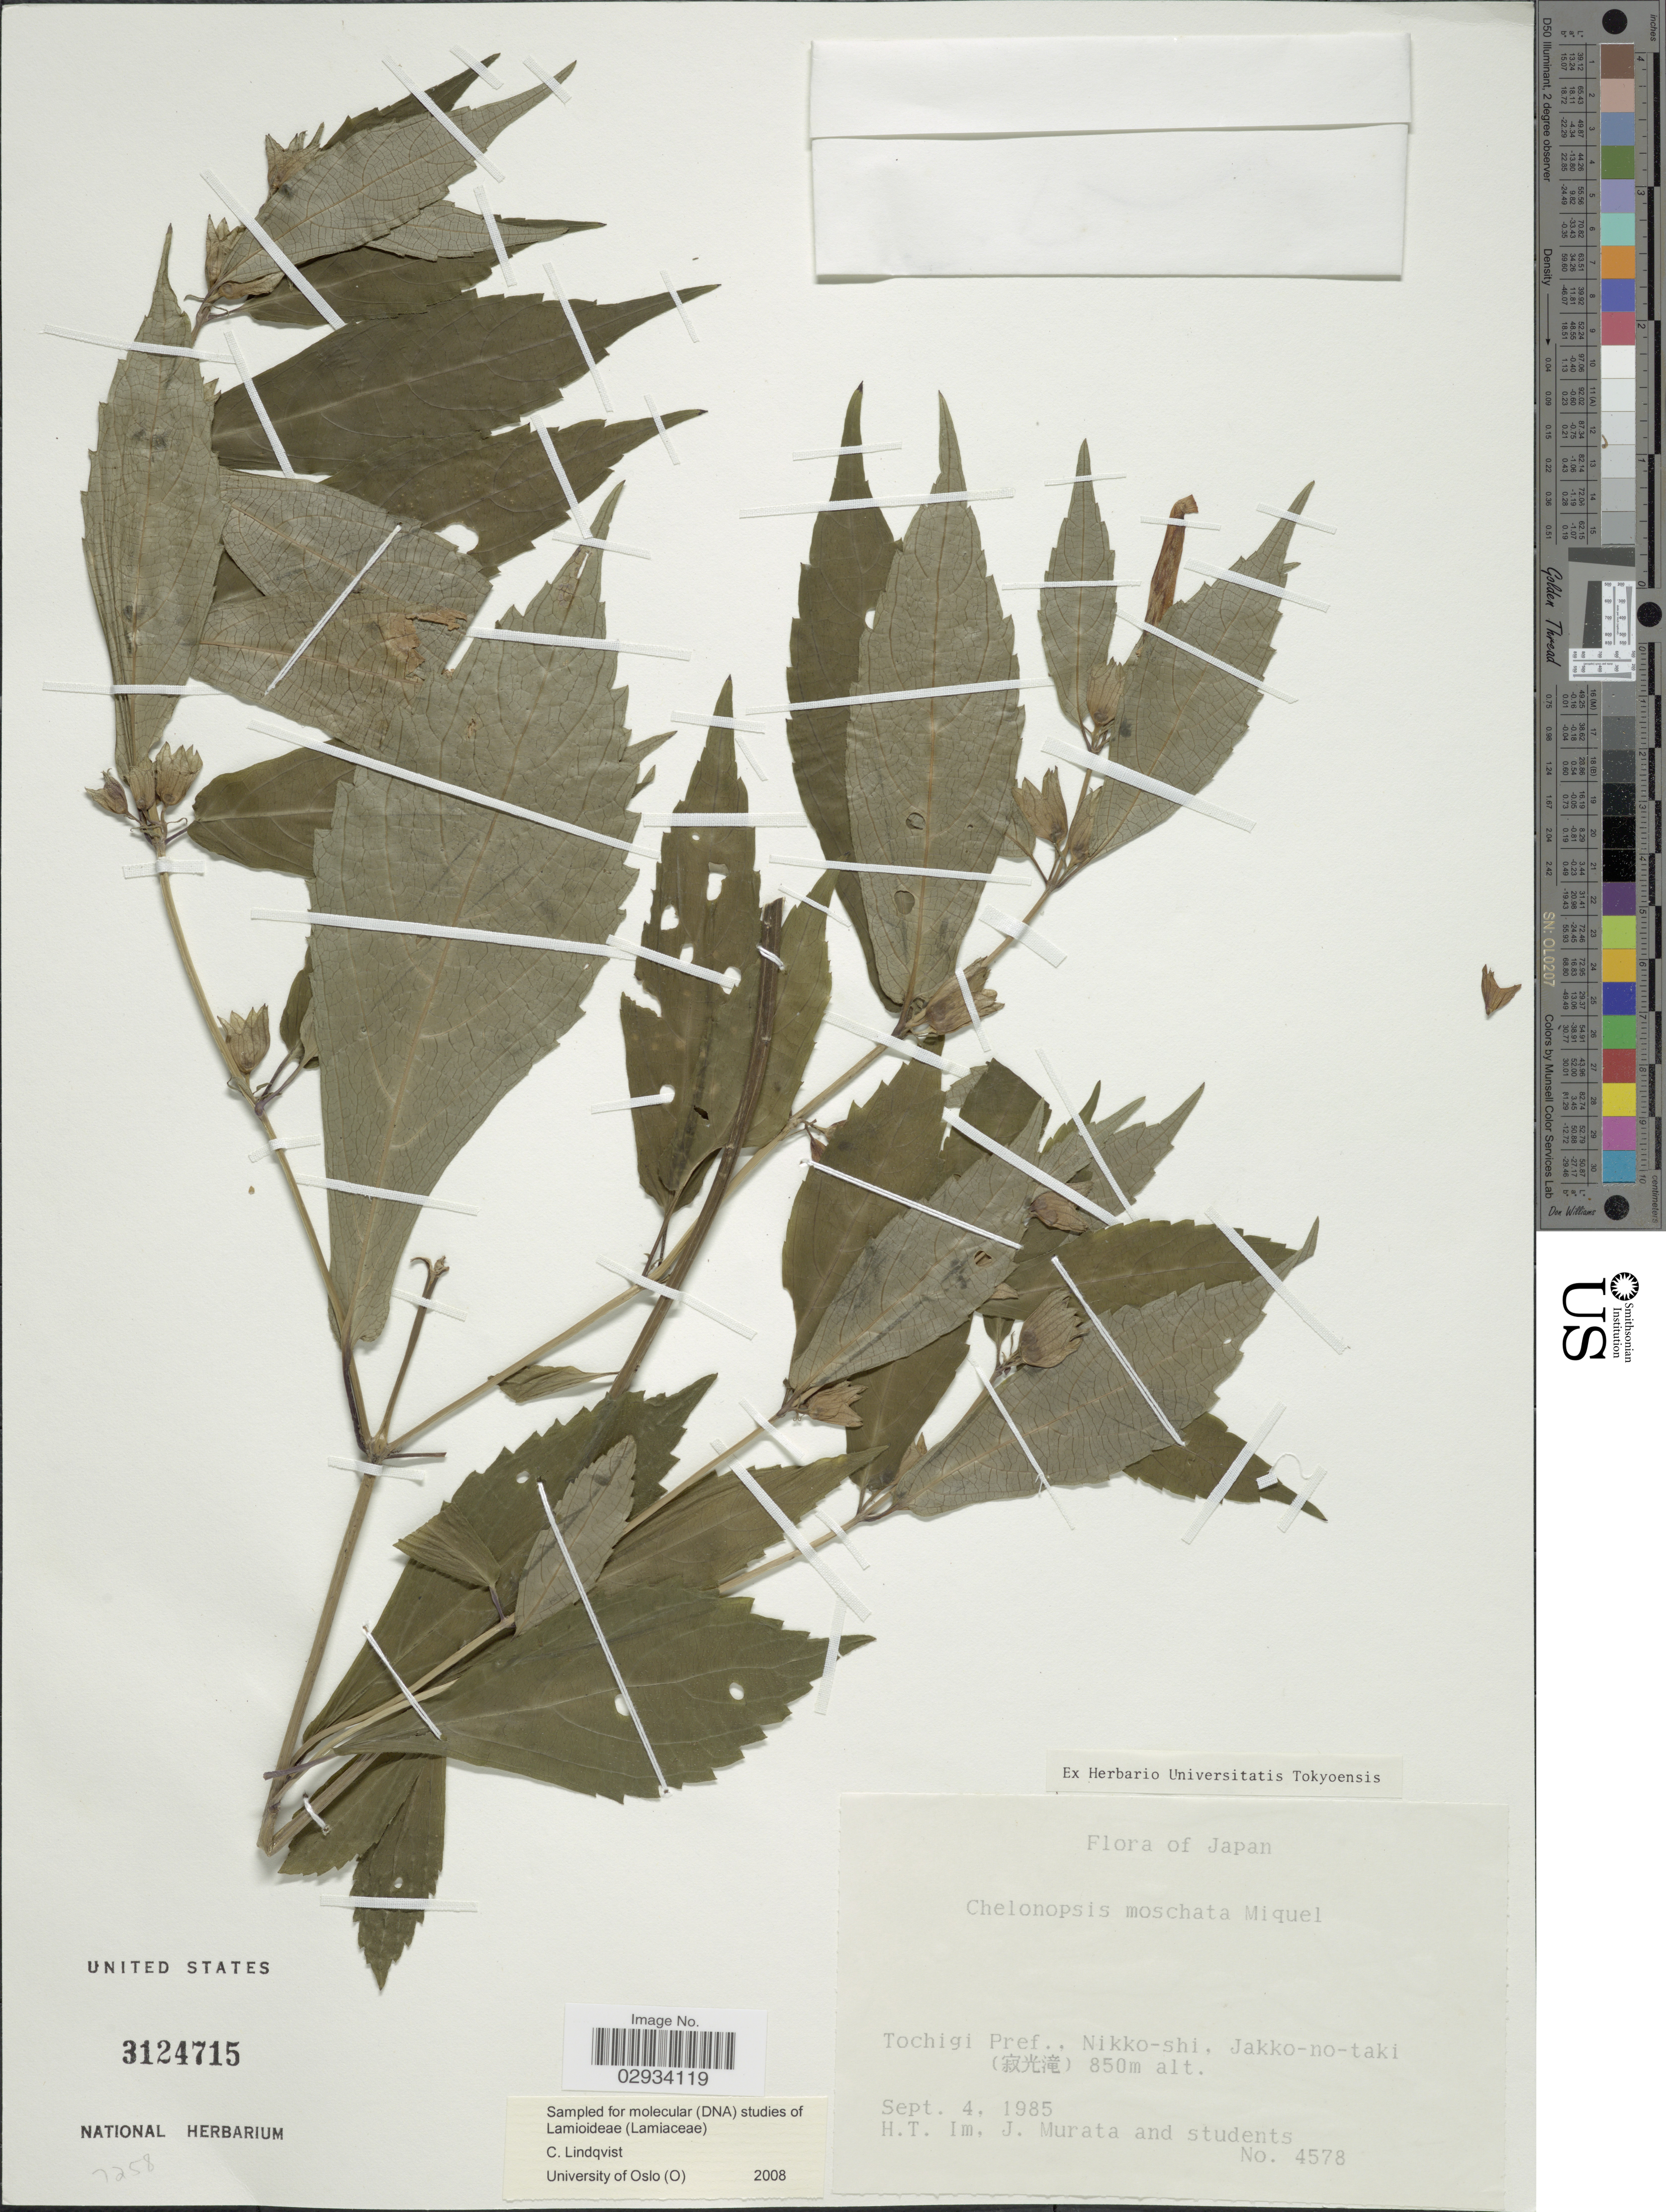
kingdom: Plantae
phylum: Tracheophyta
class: Magnoliopsida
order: Lamiales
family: Lamiaceae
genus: Chelonopsis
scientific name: Chelonopsis moschata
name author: Miq.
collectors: H. Im, J. Murata & et al.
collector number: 4578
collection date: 1985-09-04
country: Japan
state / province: Totigi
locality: Tochigi Pref., Nikko-shi, Jakko-no-taki.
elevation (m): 850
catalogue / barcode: US 3124715